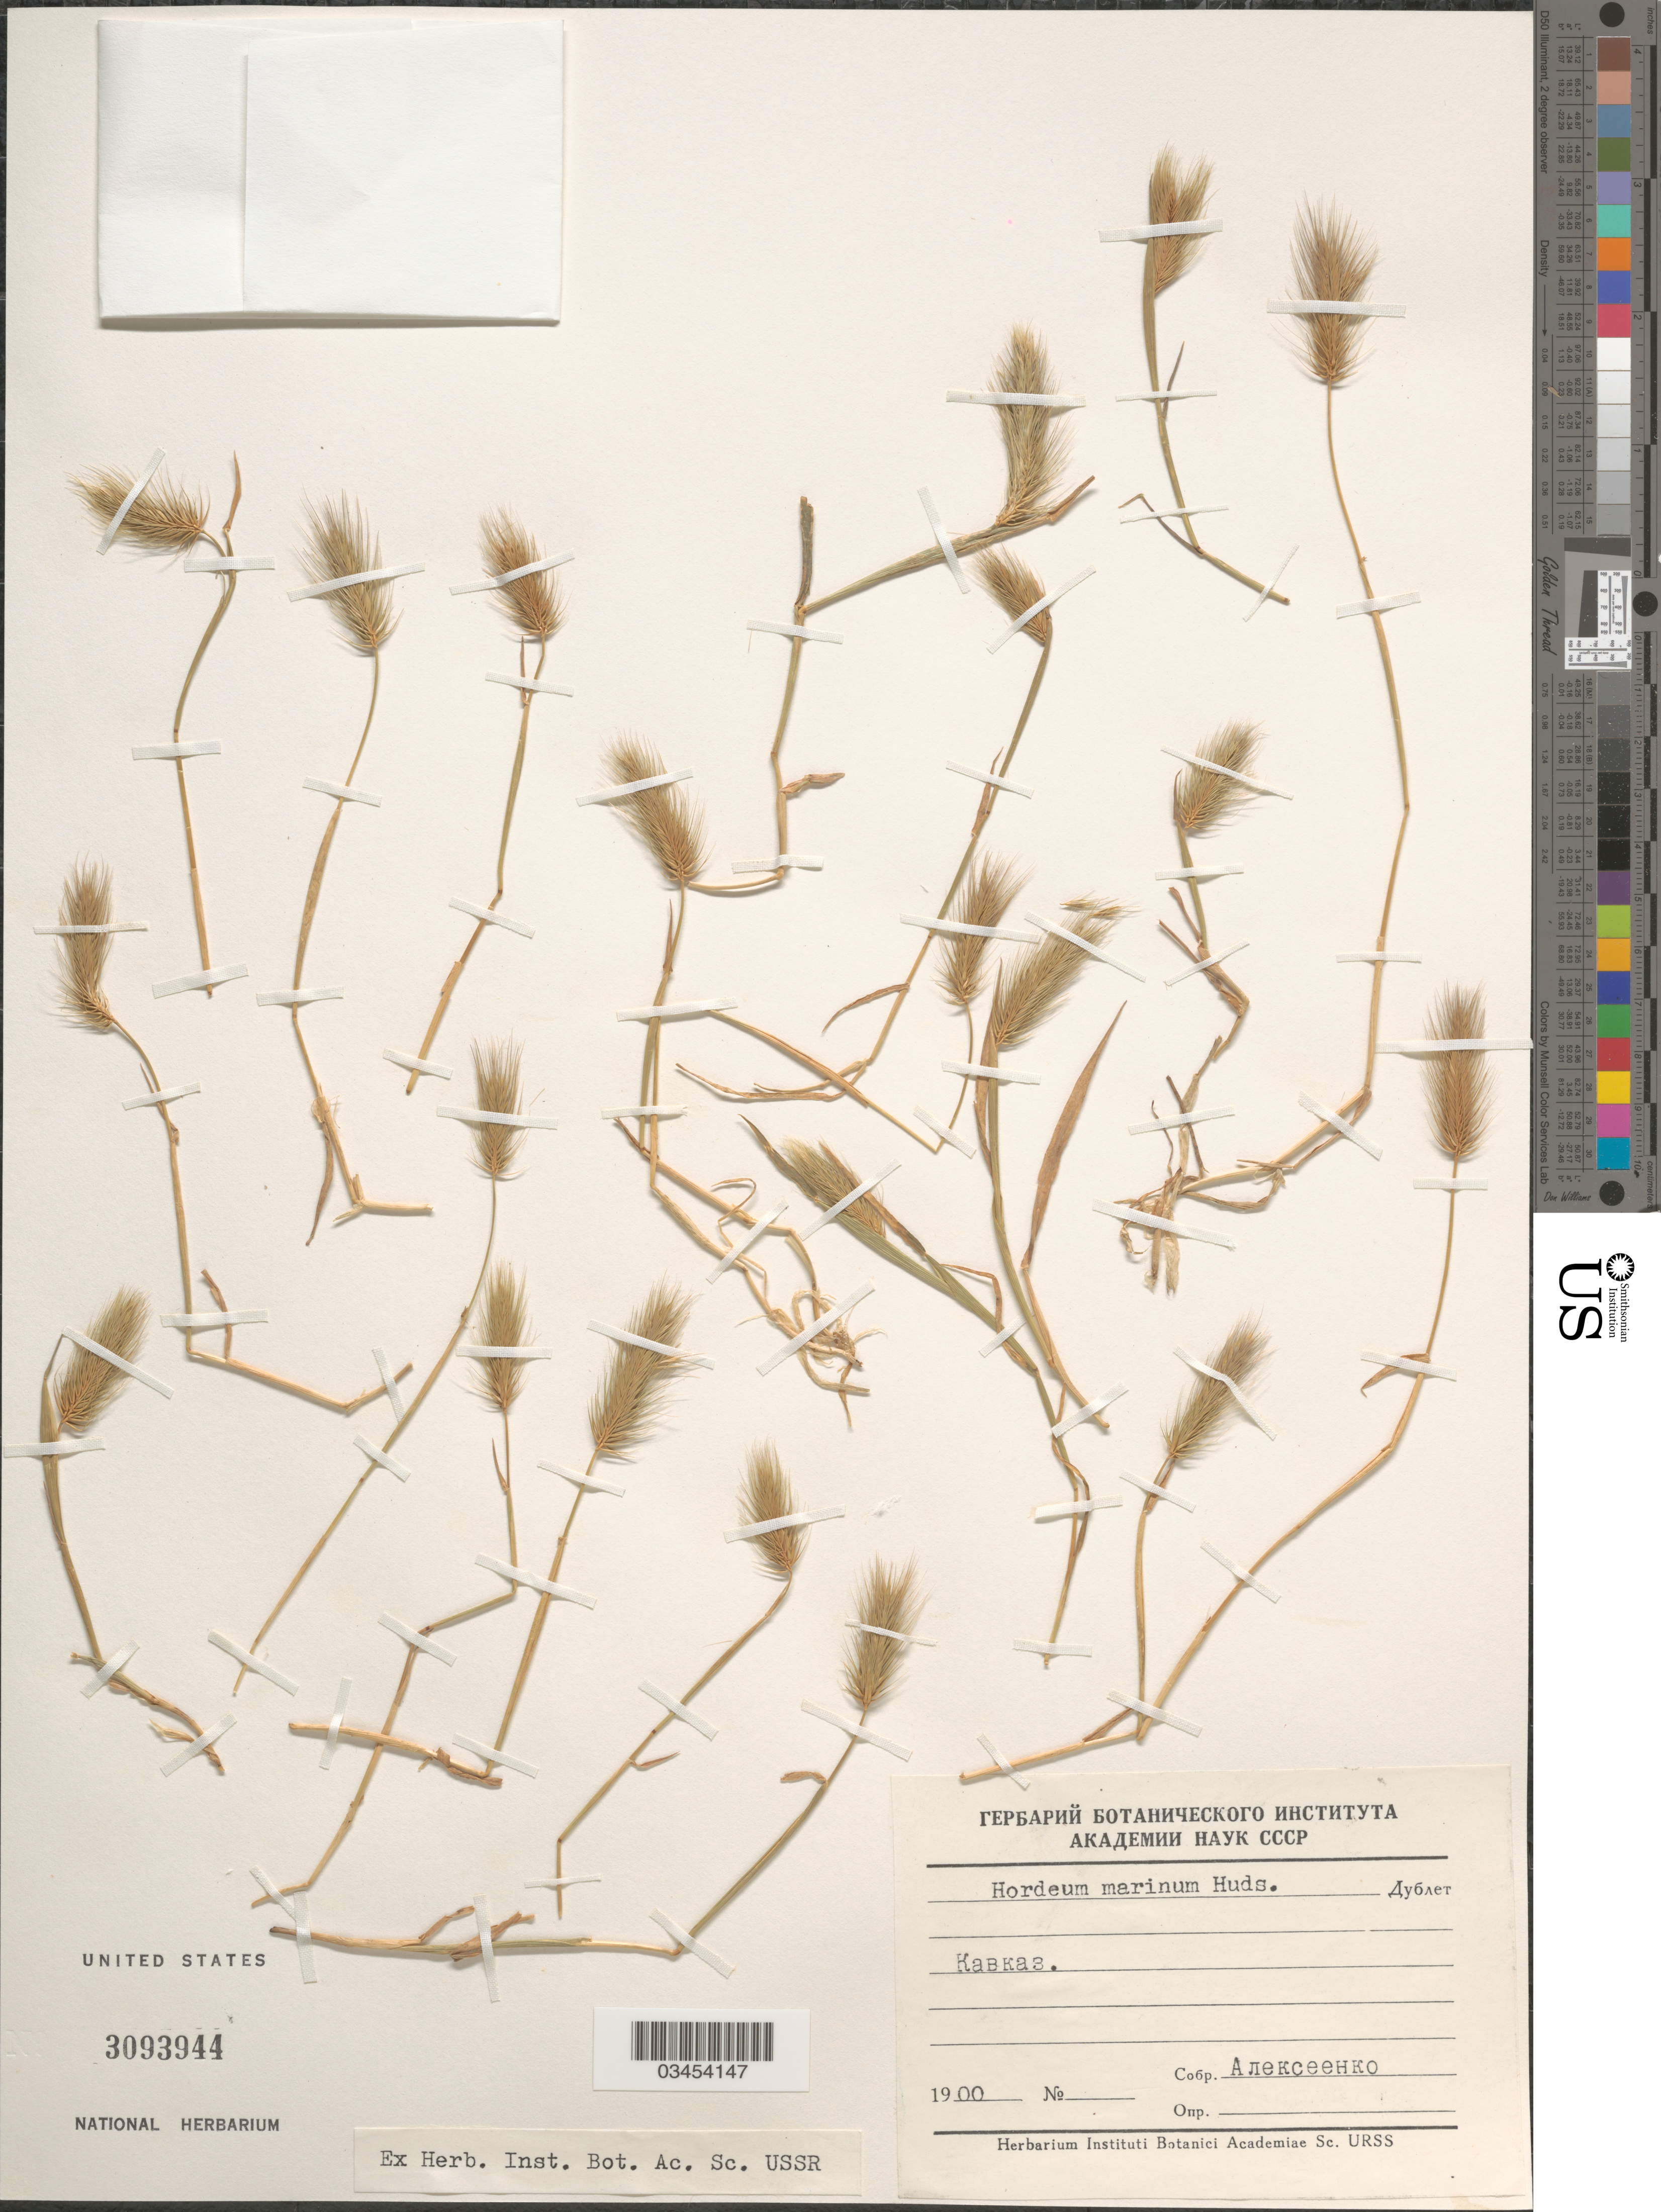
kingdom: Plantae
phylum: Tracheophyta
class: Liliopsida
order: Poales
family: Poaceae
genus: Hordeum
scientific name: Hordeum marinum subsp. gussoneanum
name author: (Parl.) Thell.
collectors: Alekseenko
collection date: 1900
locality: Caucasus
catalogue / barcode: US 3093944